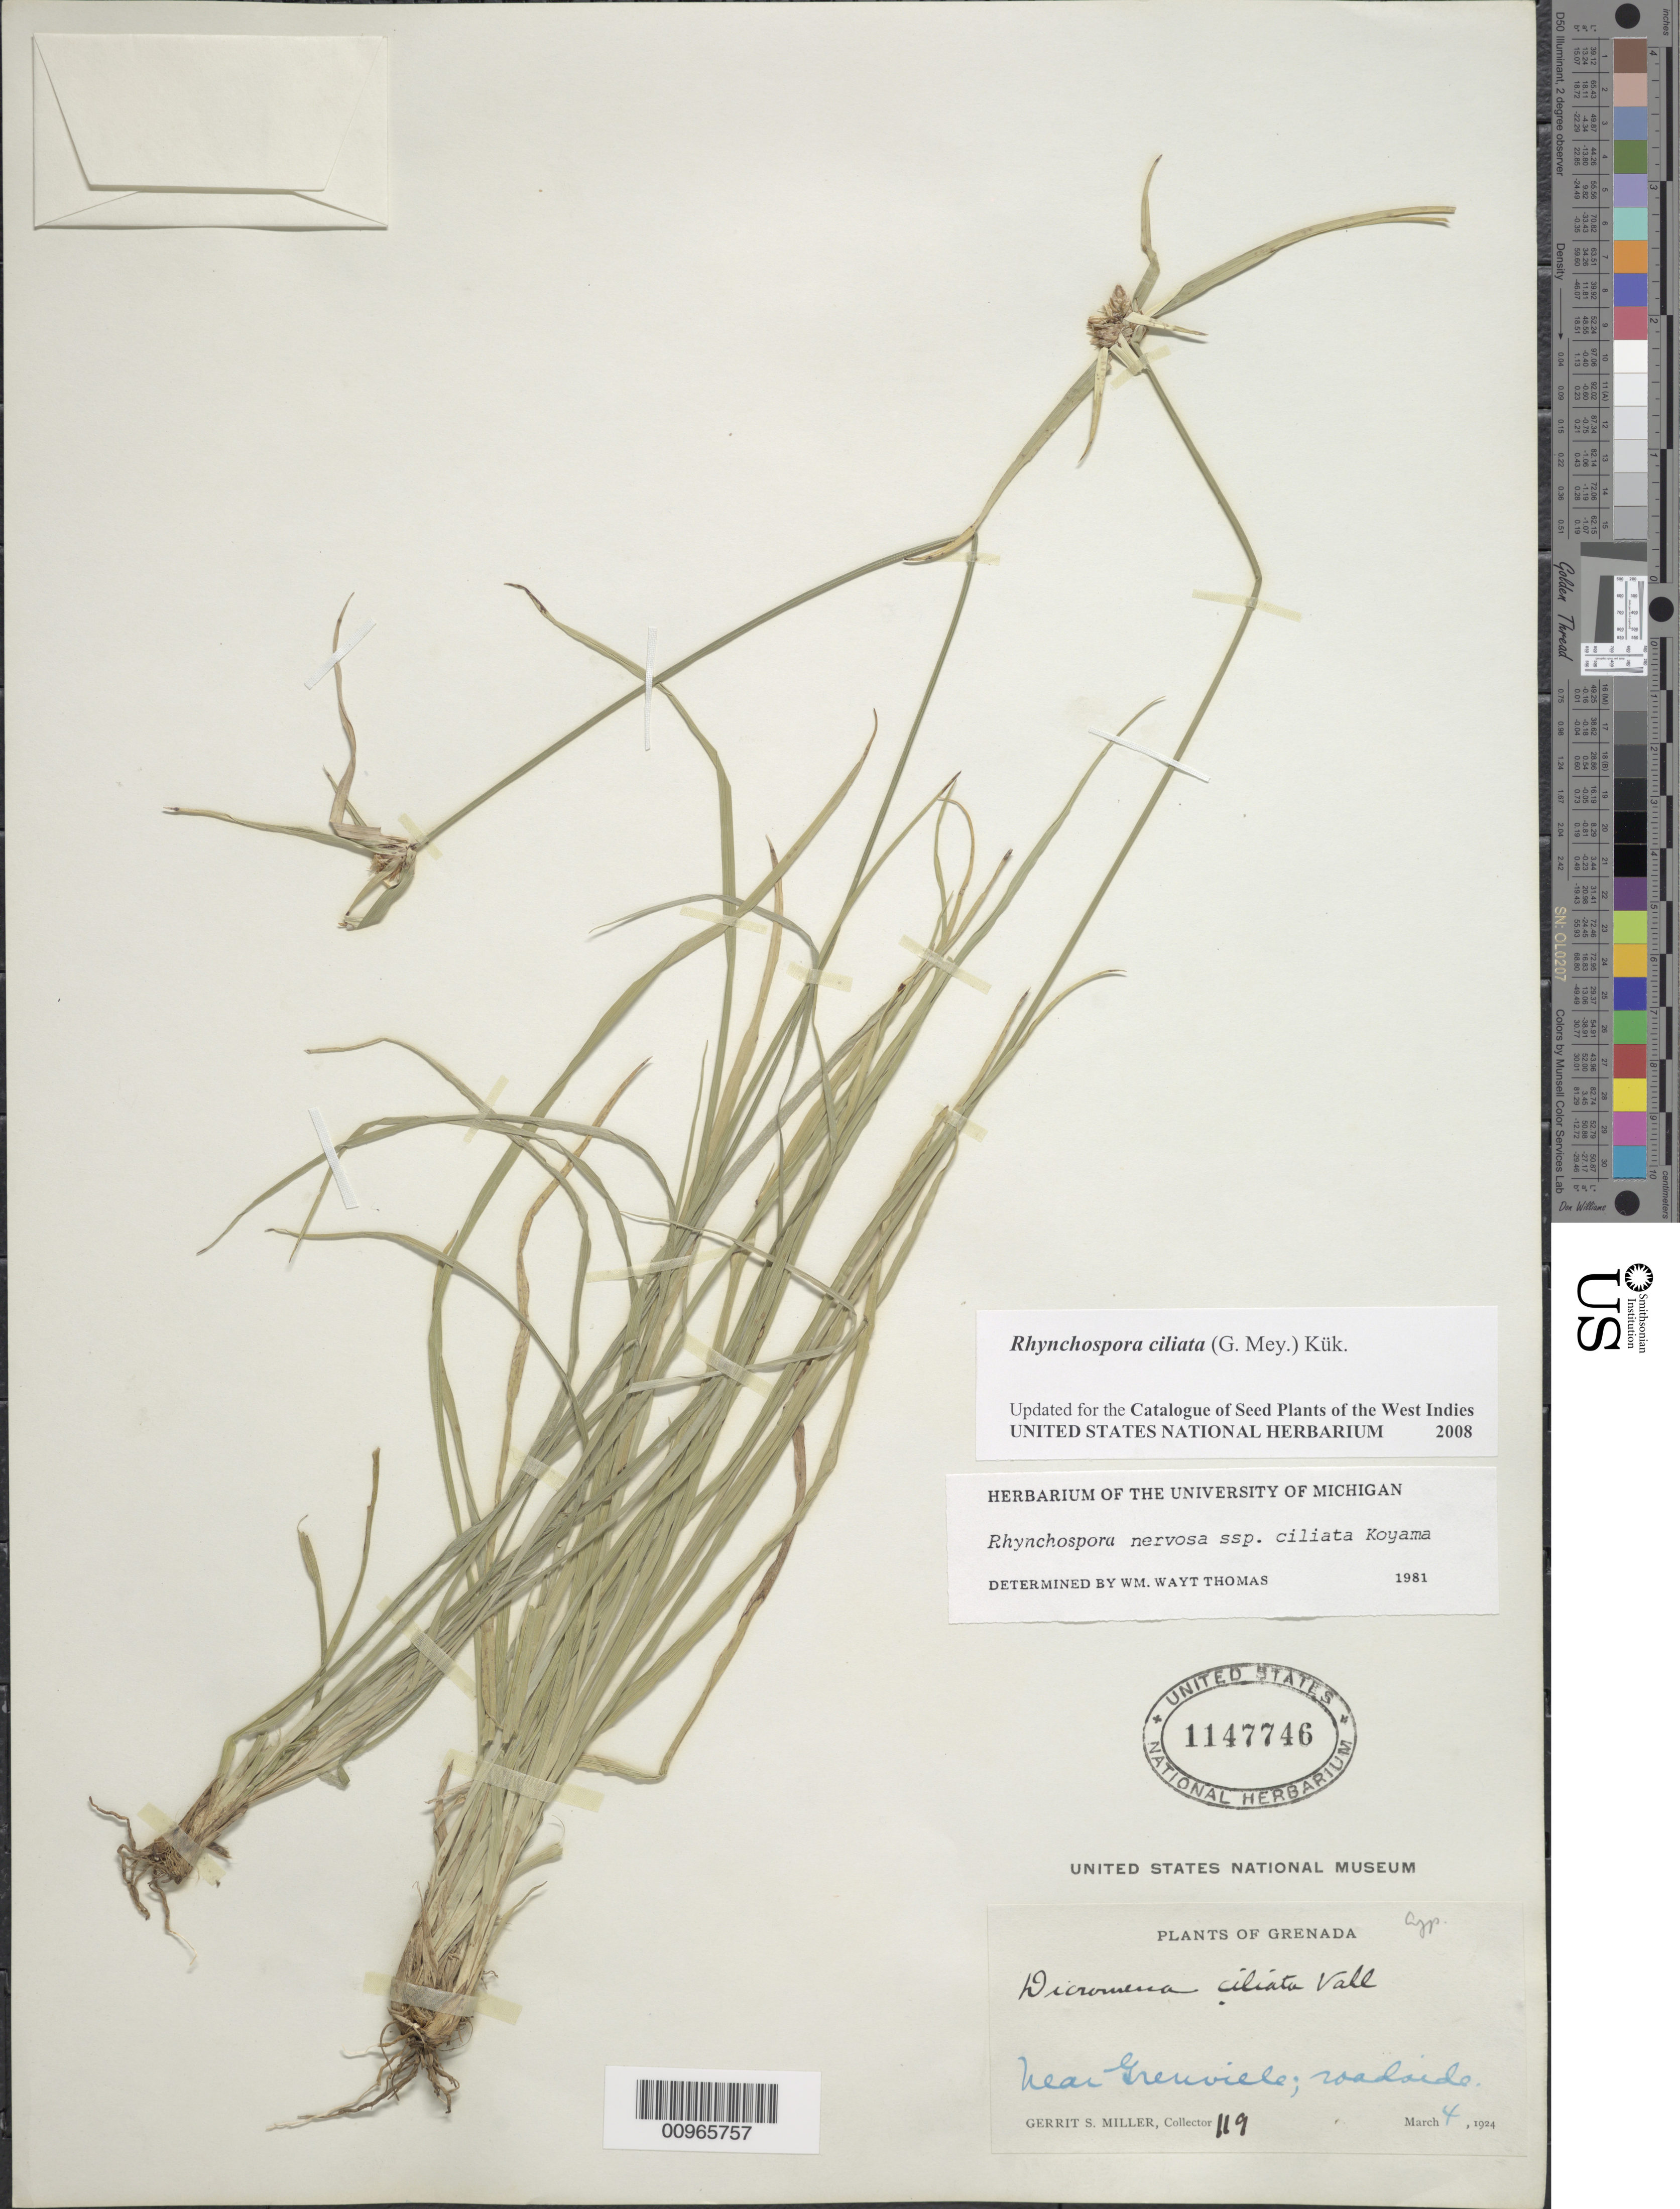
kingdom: Plantae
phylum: Tracheophyta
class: Liliopsida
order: Poales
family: Cyperaceae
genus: Rhynchospora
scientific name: Rhynchospora ciliata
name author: (G. Mey.) Kük.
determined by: Strong, M. T., (US), Smithsonian Institution - National Museum of Natural History (UNITED STATES)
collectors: G. S. Miller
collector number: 119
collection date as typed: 04 Mar 1924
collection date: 1924-03-04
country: Grenada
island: Grenada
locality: Roadside near "Grenville"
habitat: Roadside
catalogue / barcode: US 1147746